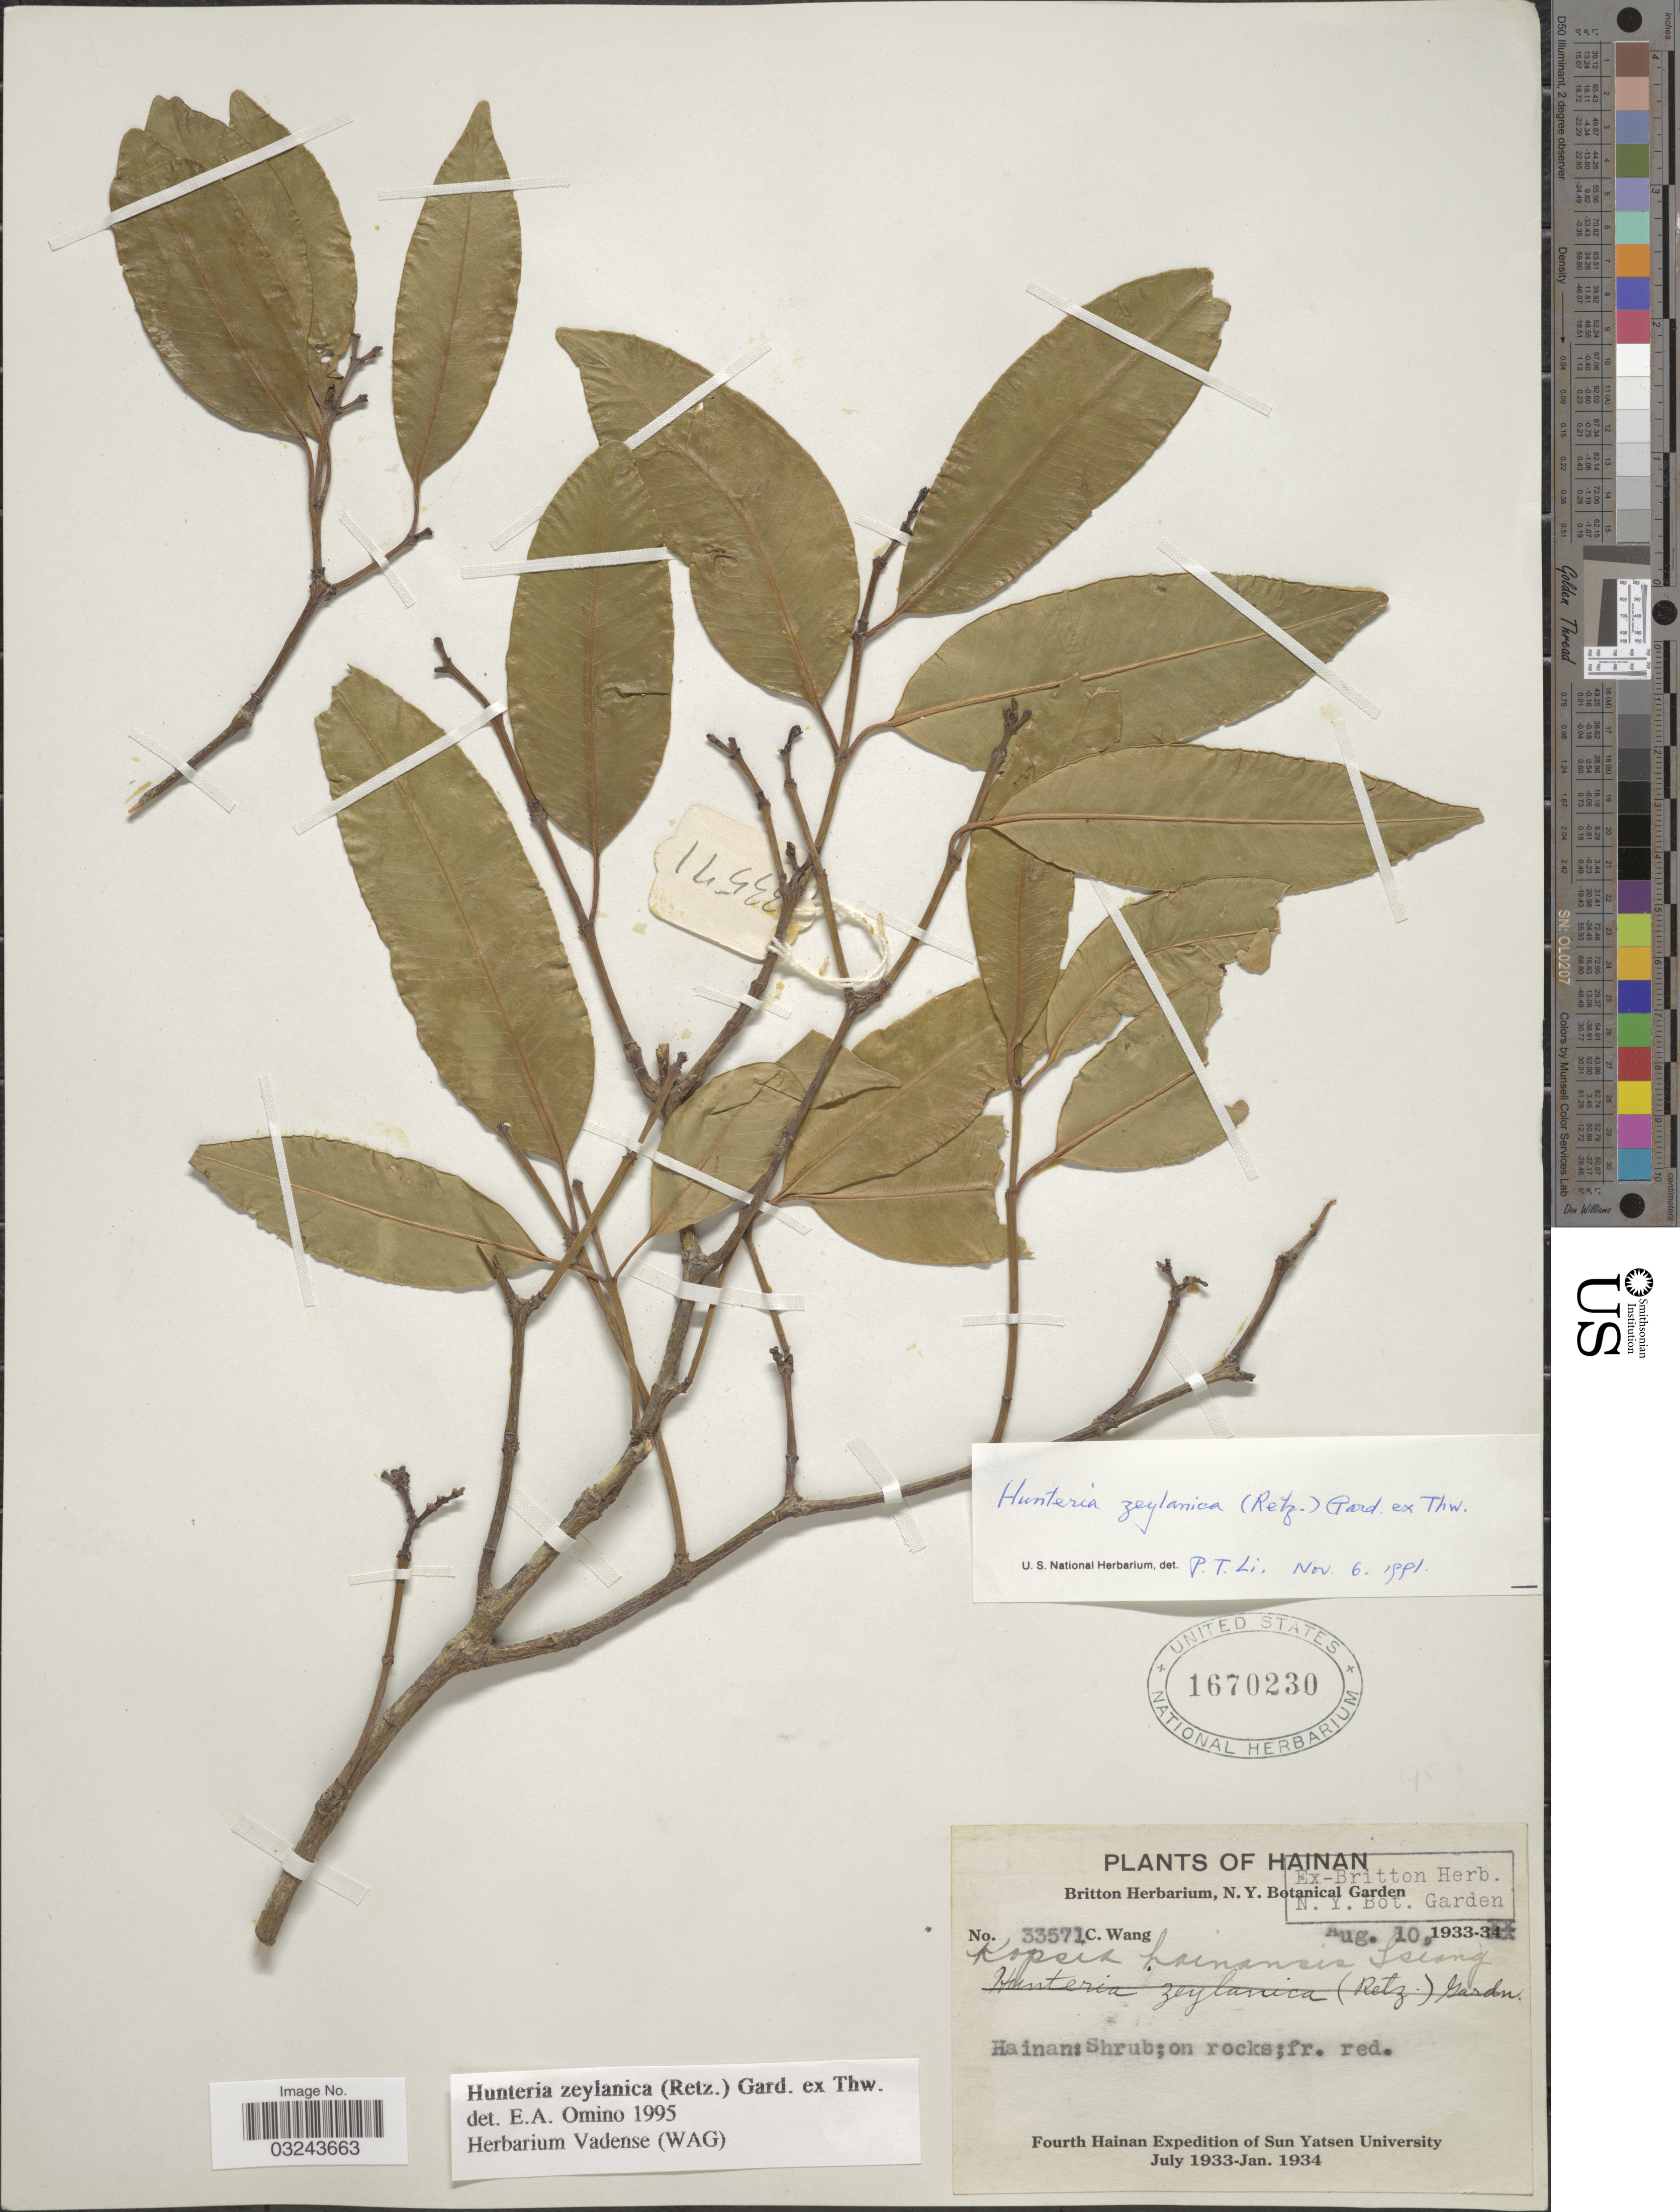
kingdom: Plantae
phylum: Tracheophyta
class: Magnoliopsida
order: Gentianales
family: Apocynaceae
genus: Hunteria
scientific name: Hunteria zeylanica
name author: (Retz.) Gardner ex Thwaites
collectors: C. Wang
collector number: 33571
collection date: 1933-08-10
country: China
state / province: Hainan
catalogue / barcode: US 1670230